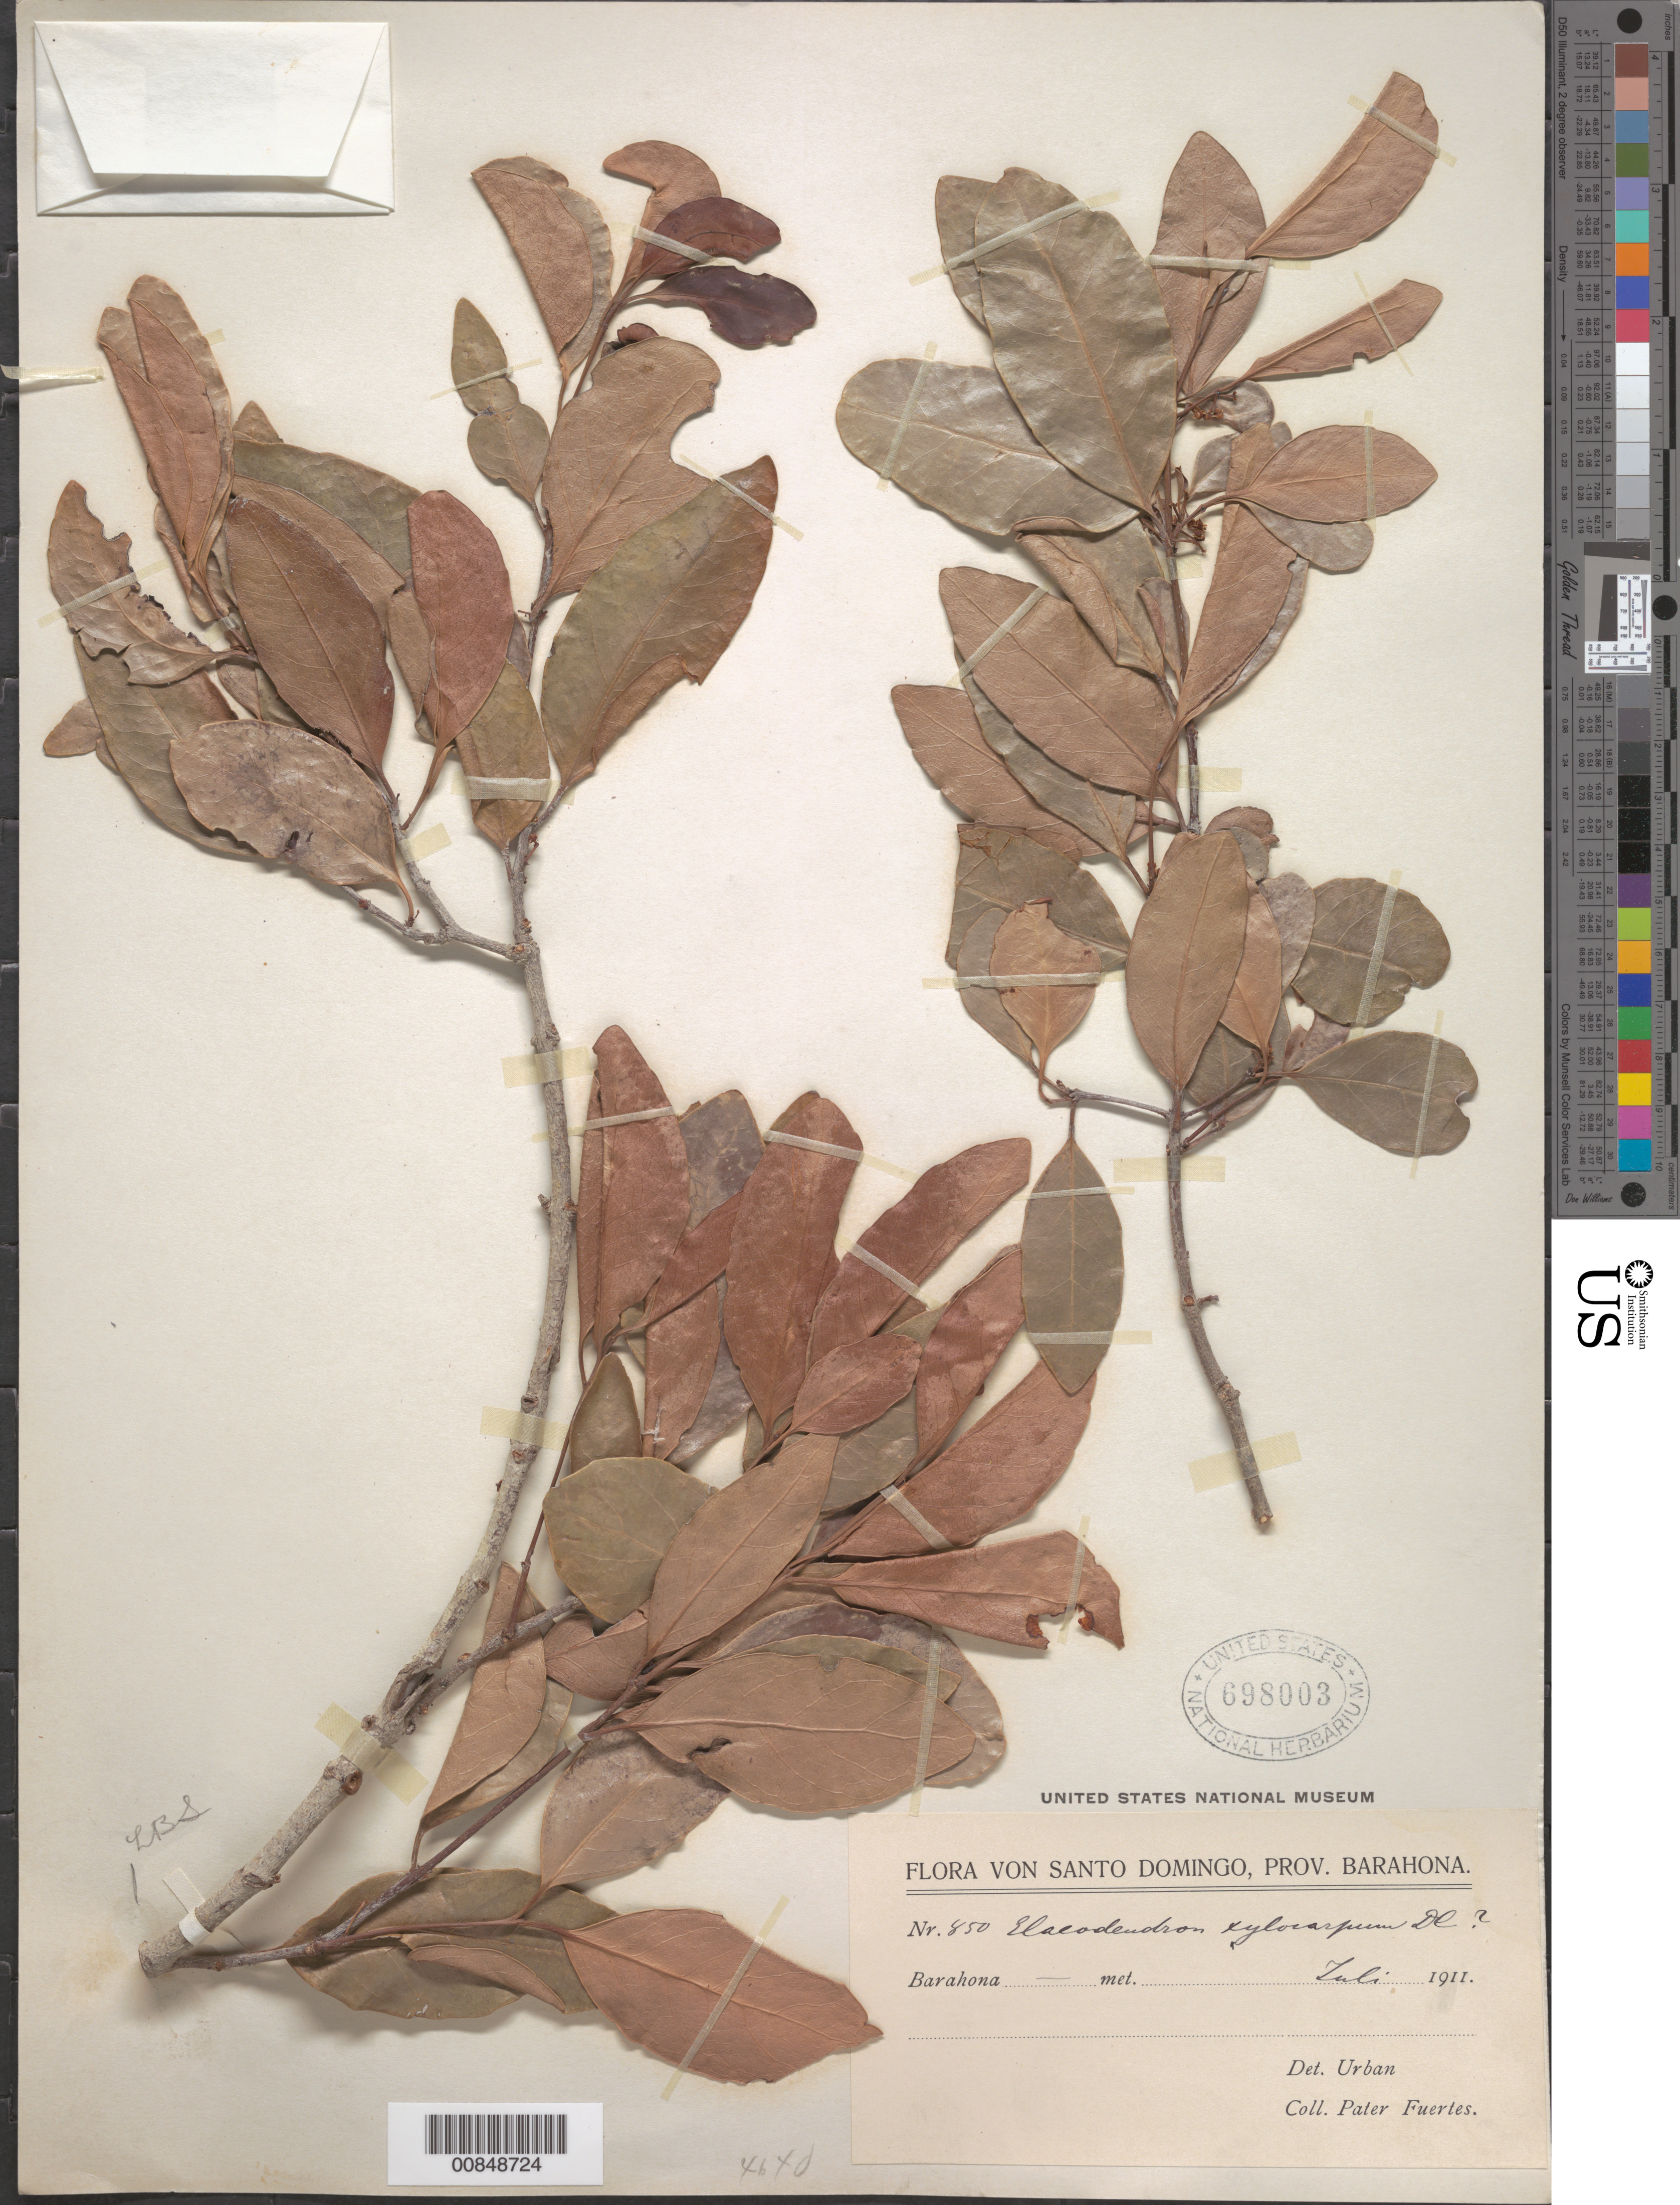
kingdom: Plantae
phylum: Tracheophyta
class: Magnoliopsida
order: Celastrales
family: Celastraceae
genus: Elaeodendron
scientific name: Elaeodendron xylocarpum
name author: (Vent.) DC.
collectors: M. D. Fuertes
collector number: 850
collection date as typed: Jul 1911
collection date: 1911-07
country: Dominican Republic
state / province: Barahona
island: Hispaniola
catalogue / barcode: US 698003